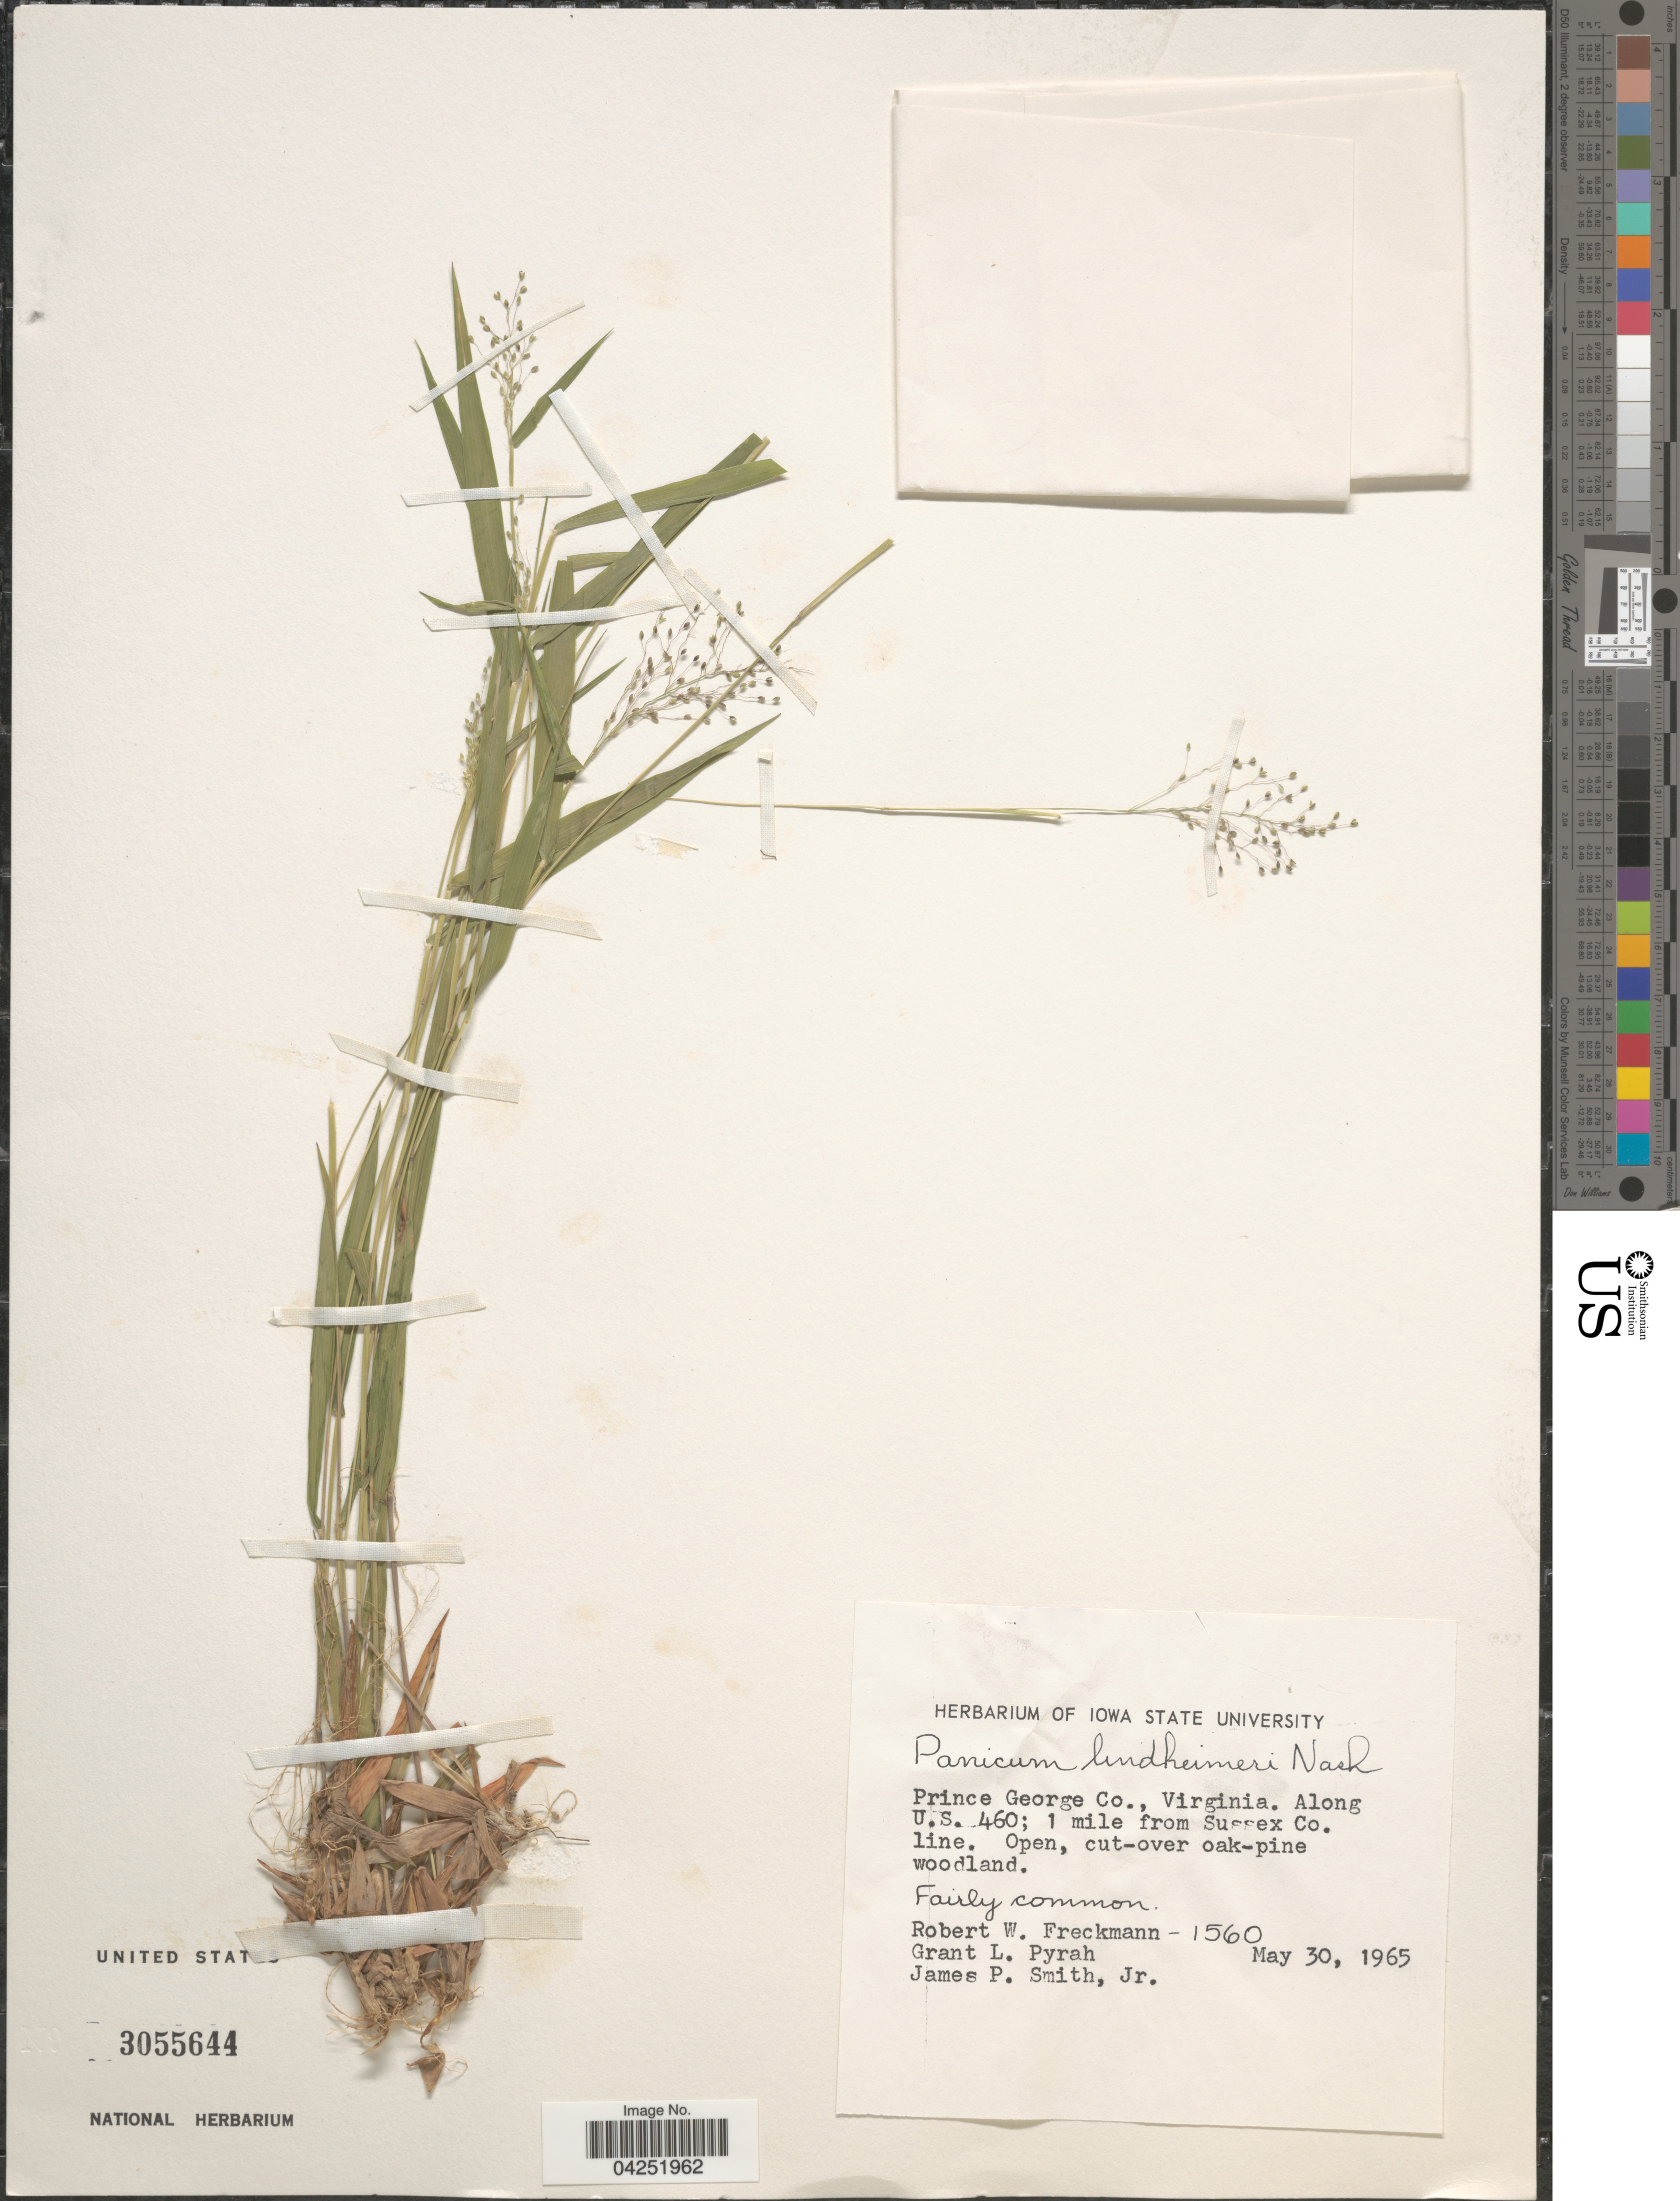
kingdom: Plantae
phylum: Tracheophyta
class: Liliopsida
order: Poales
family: Poaceae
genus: Dichanthelium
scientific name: Dichanthelium acuminatum var. lindheimeri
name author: (Nash) Gould & C.A. Clark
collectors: R. Freckmann, G. Pyrah & J. P. Smith Jr.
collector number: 1560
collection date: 1965-05-30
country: United States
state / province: Virginia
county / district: Prince George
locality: Prince George Co. Along U.S. 460; 1 mile from Sussex Co. line.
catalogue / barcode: US 3055644